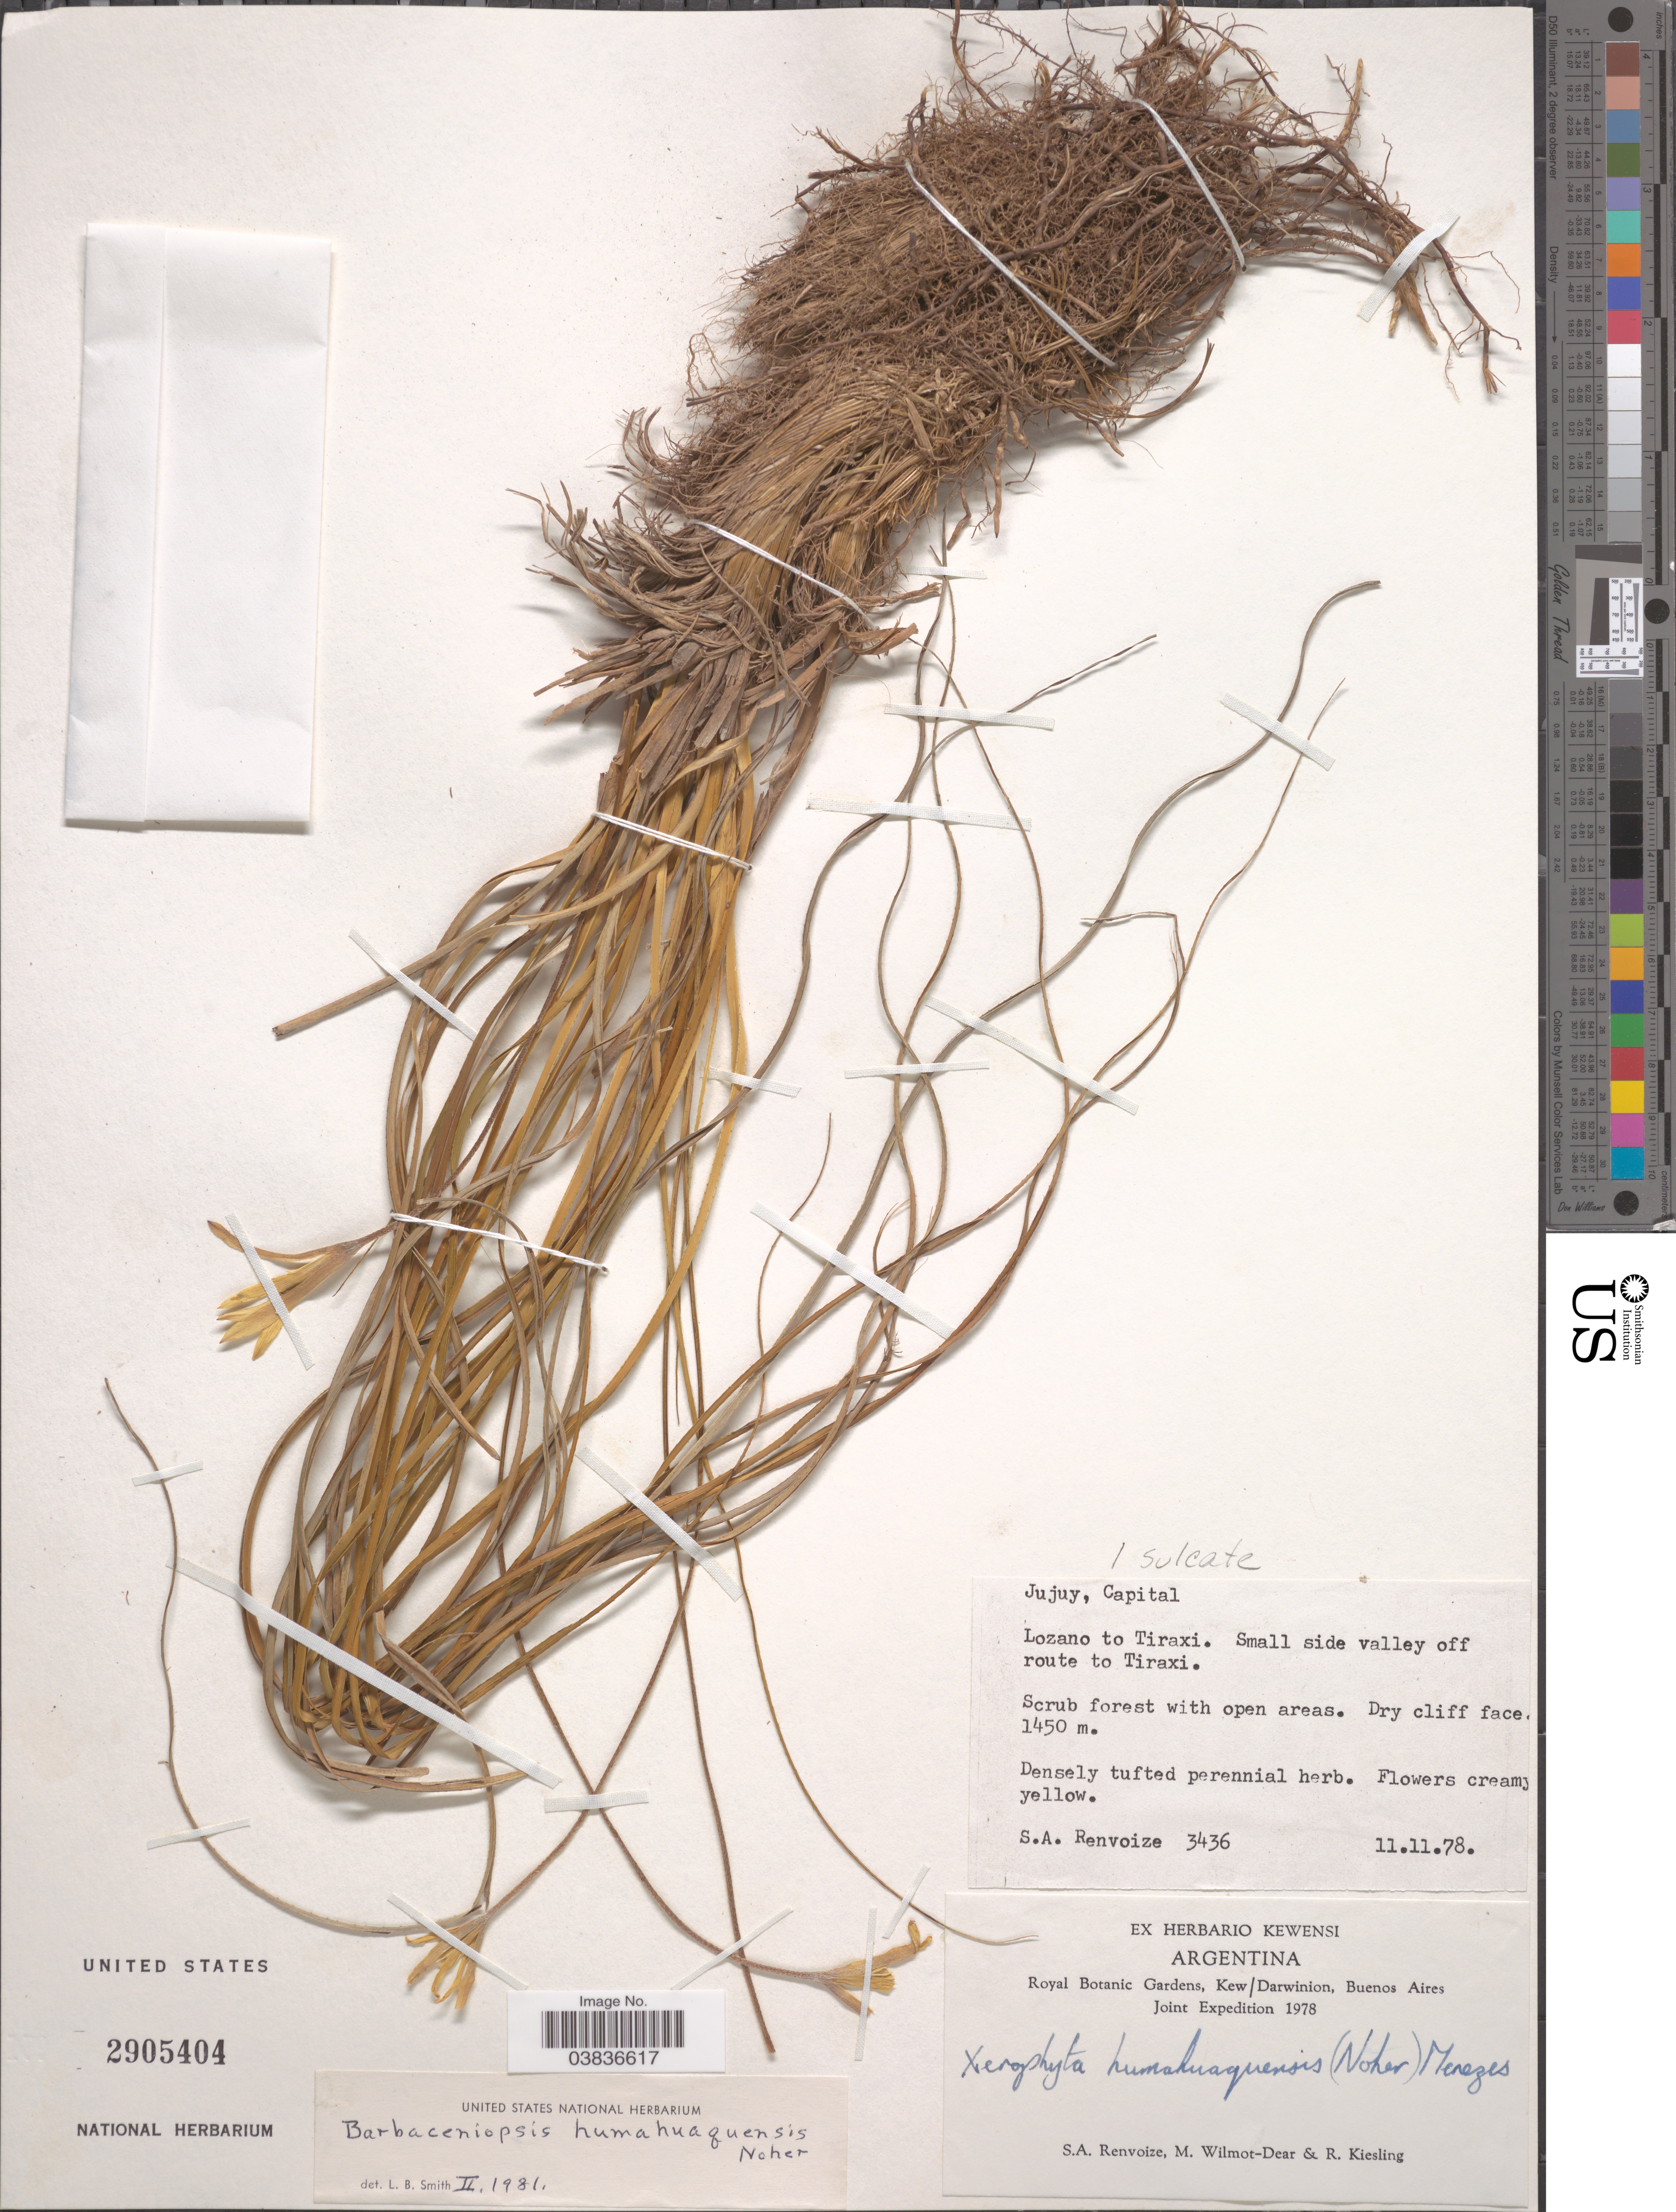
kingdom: Plantae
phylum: Tracheophyta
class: Liliopsida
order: Pandanales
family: Velloziaceae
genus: Barbaceniopsis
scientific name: Barbaceniopsis huamahuacensis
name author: Noher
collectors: S. A. Renvoize, M. Wilmot-Dear & R. Kiesling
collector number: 3436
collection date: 1978-11-11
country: Argentina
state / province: Jujuy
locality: Capital. Lozano to Tiraxi. Small side valley off route to Tiraxi. .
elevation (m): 1450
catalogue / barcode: US 2905404